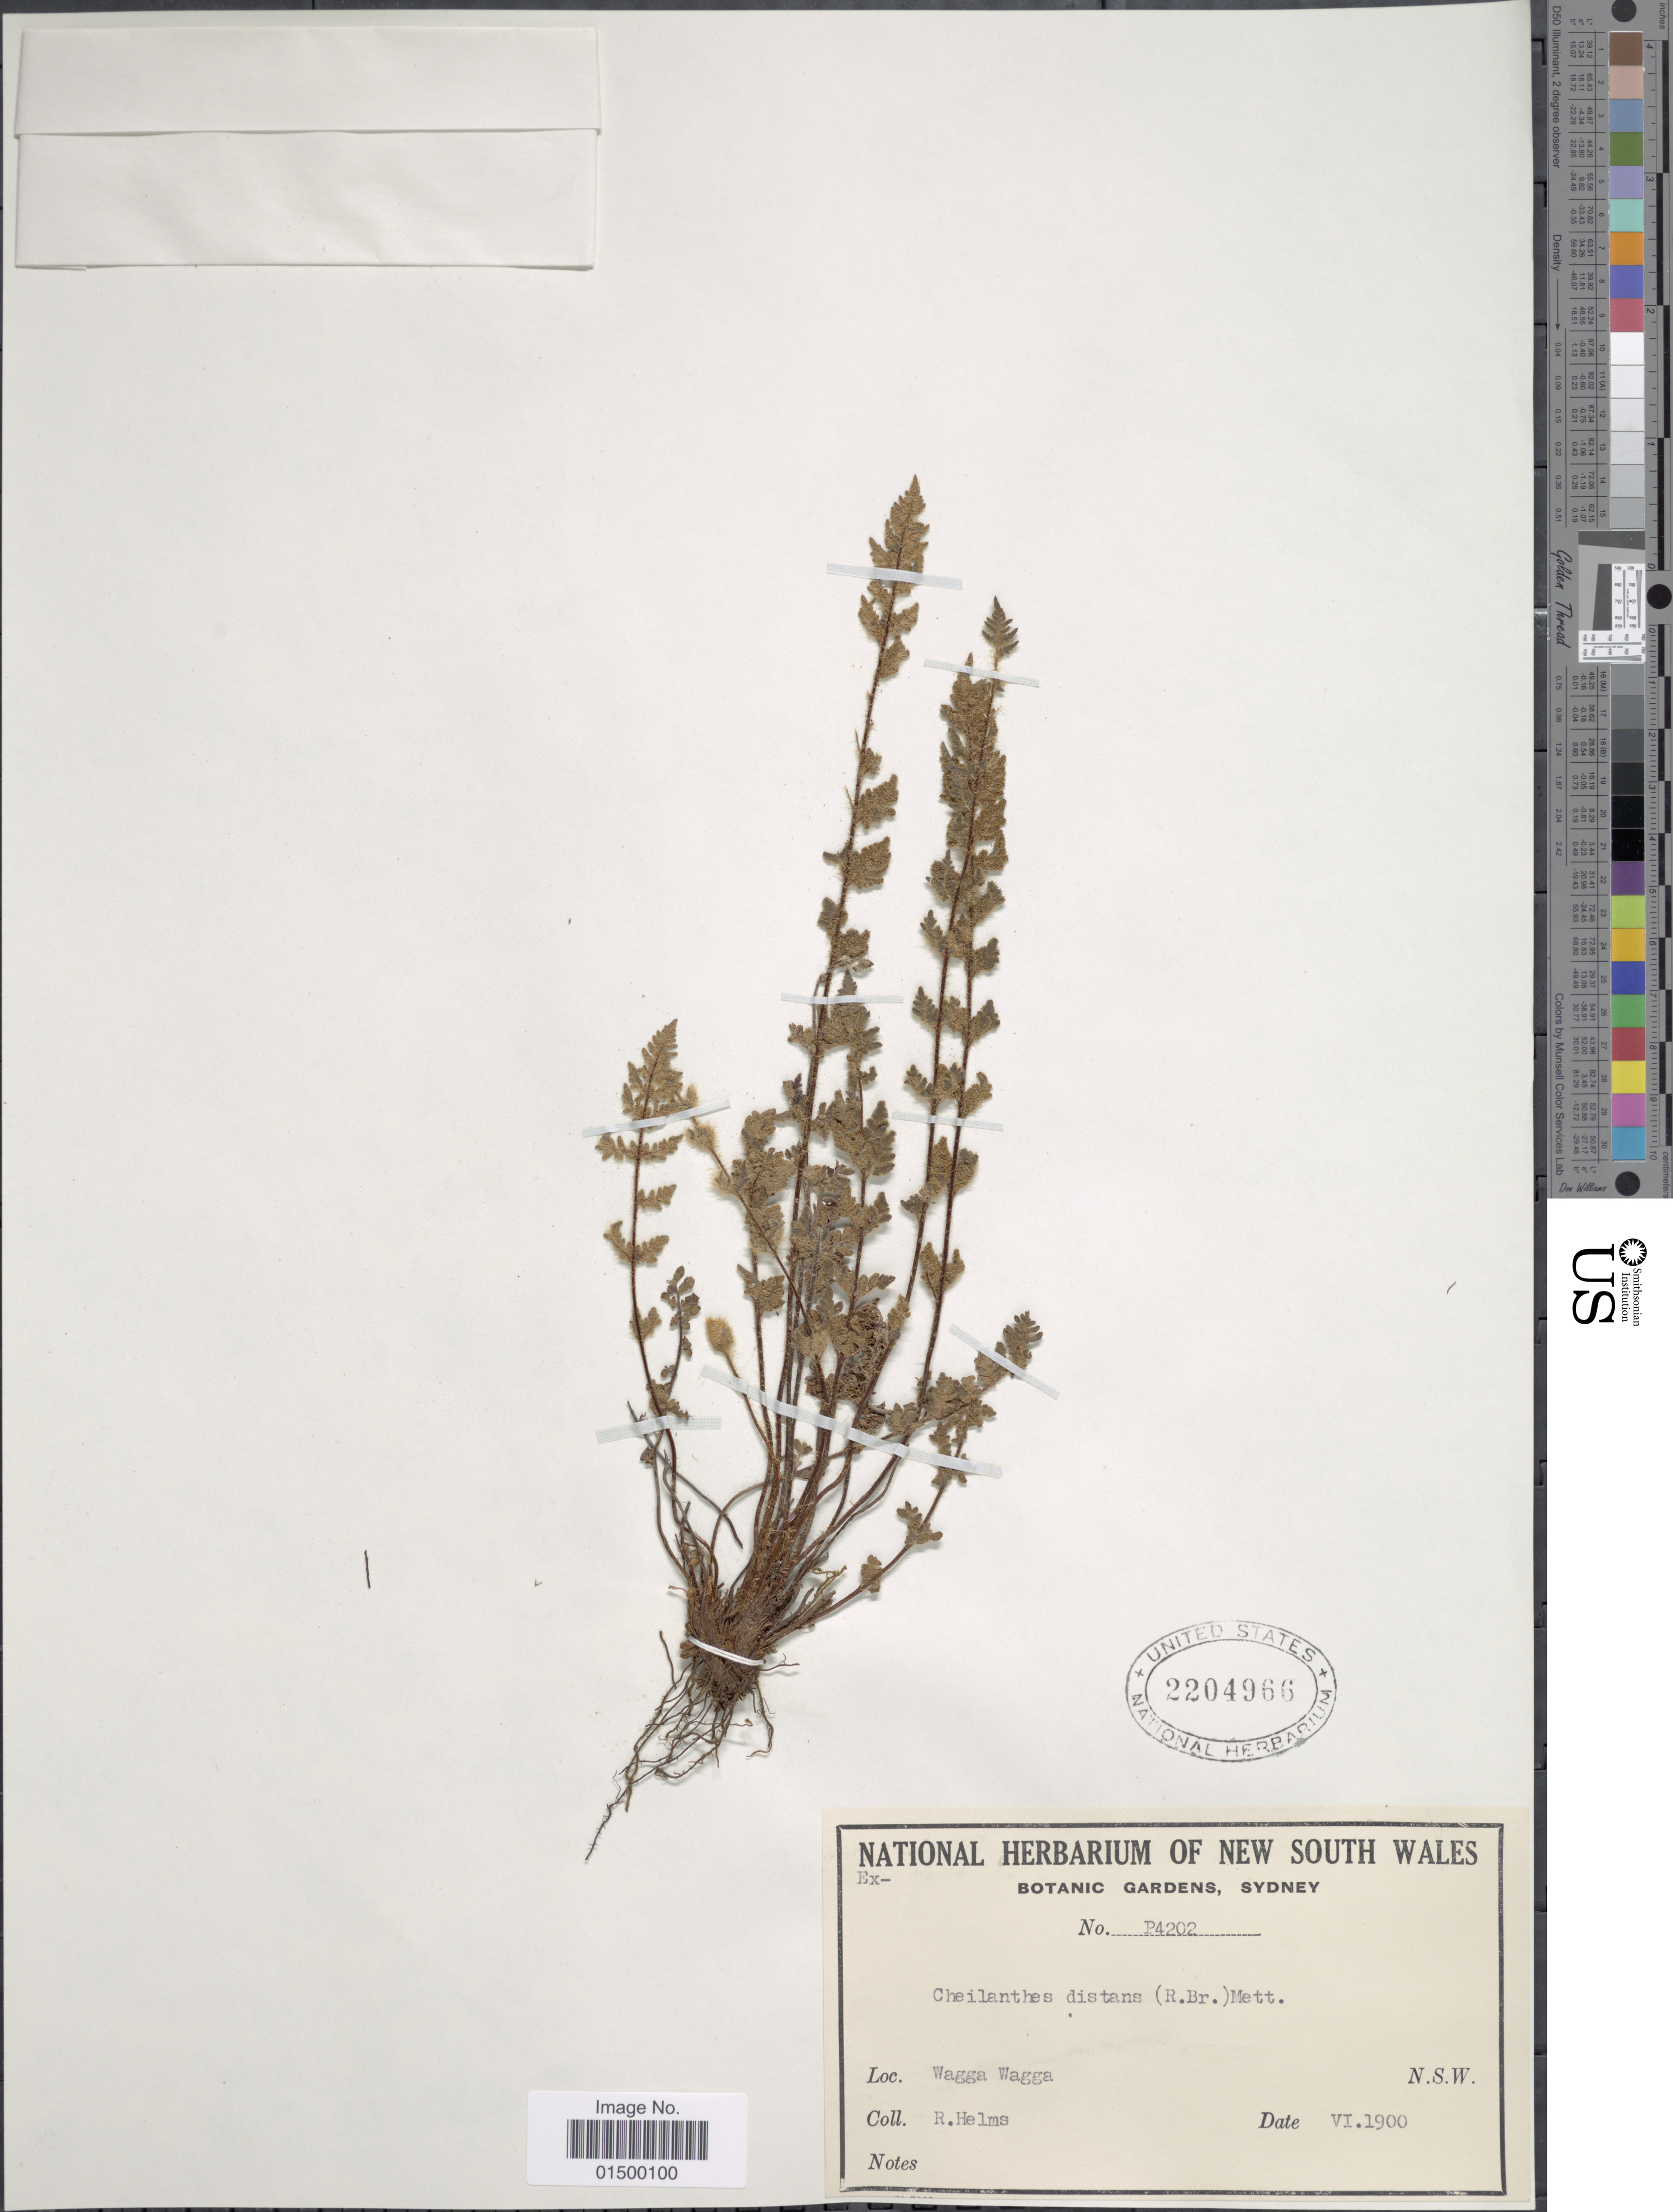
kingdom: Plantae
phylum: Tracheophyta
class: Polypodiopsida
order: Polypodiales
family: Pteridaceae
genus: Cheilanthes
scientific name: Cheilanthes distans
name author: Mett.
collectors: R. Helms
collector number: P4202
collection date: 1900-06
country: Australia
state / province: New South Wales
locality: Wagga Wagga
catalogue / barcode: US 2204966